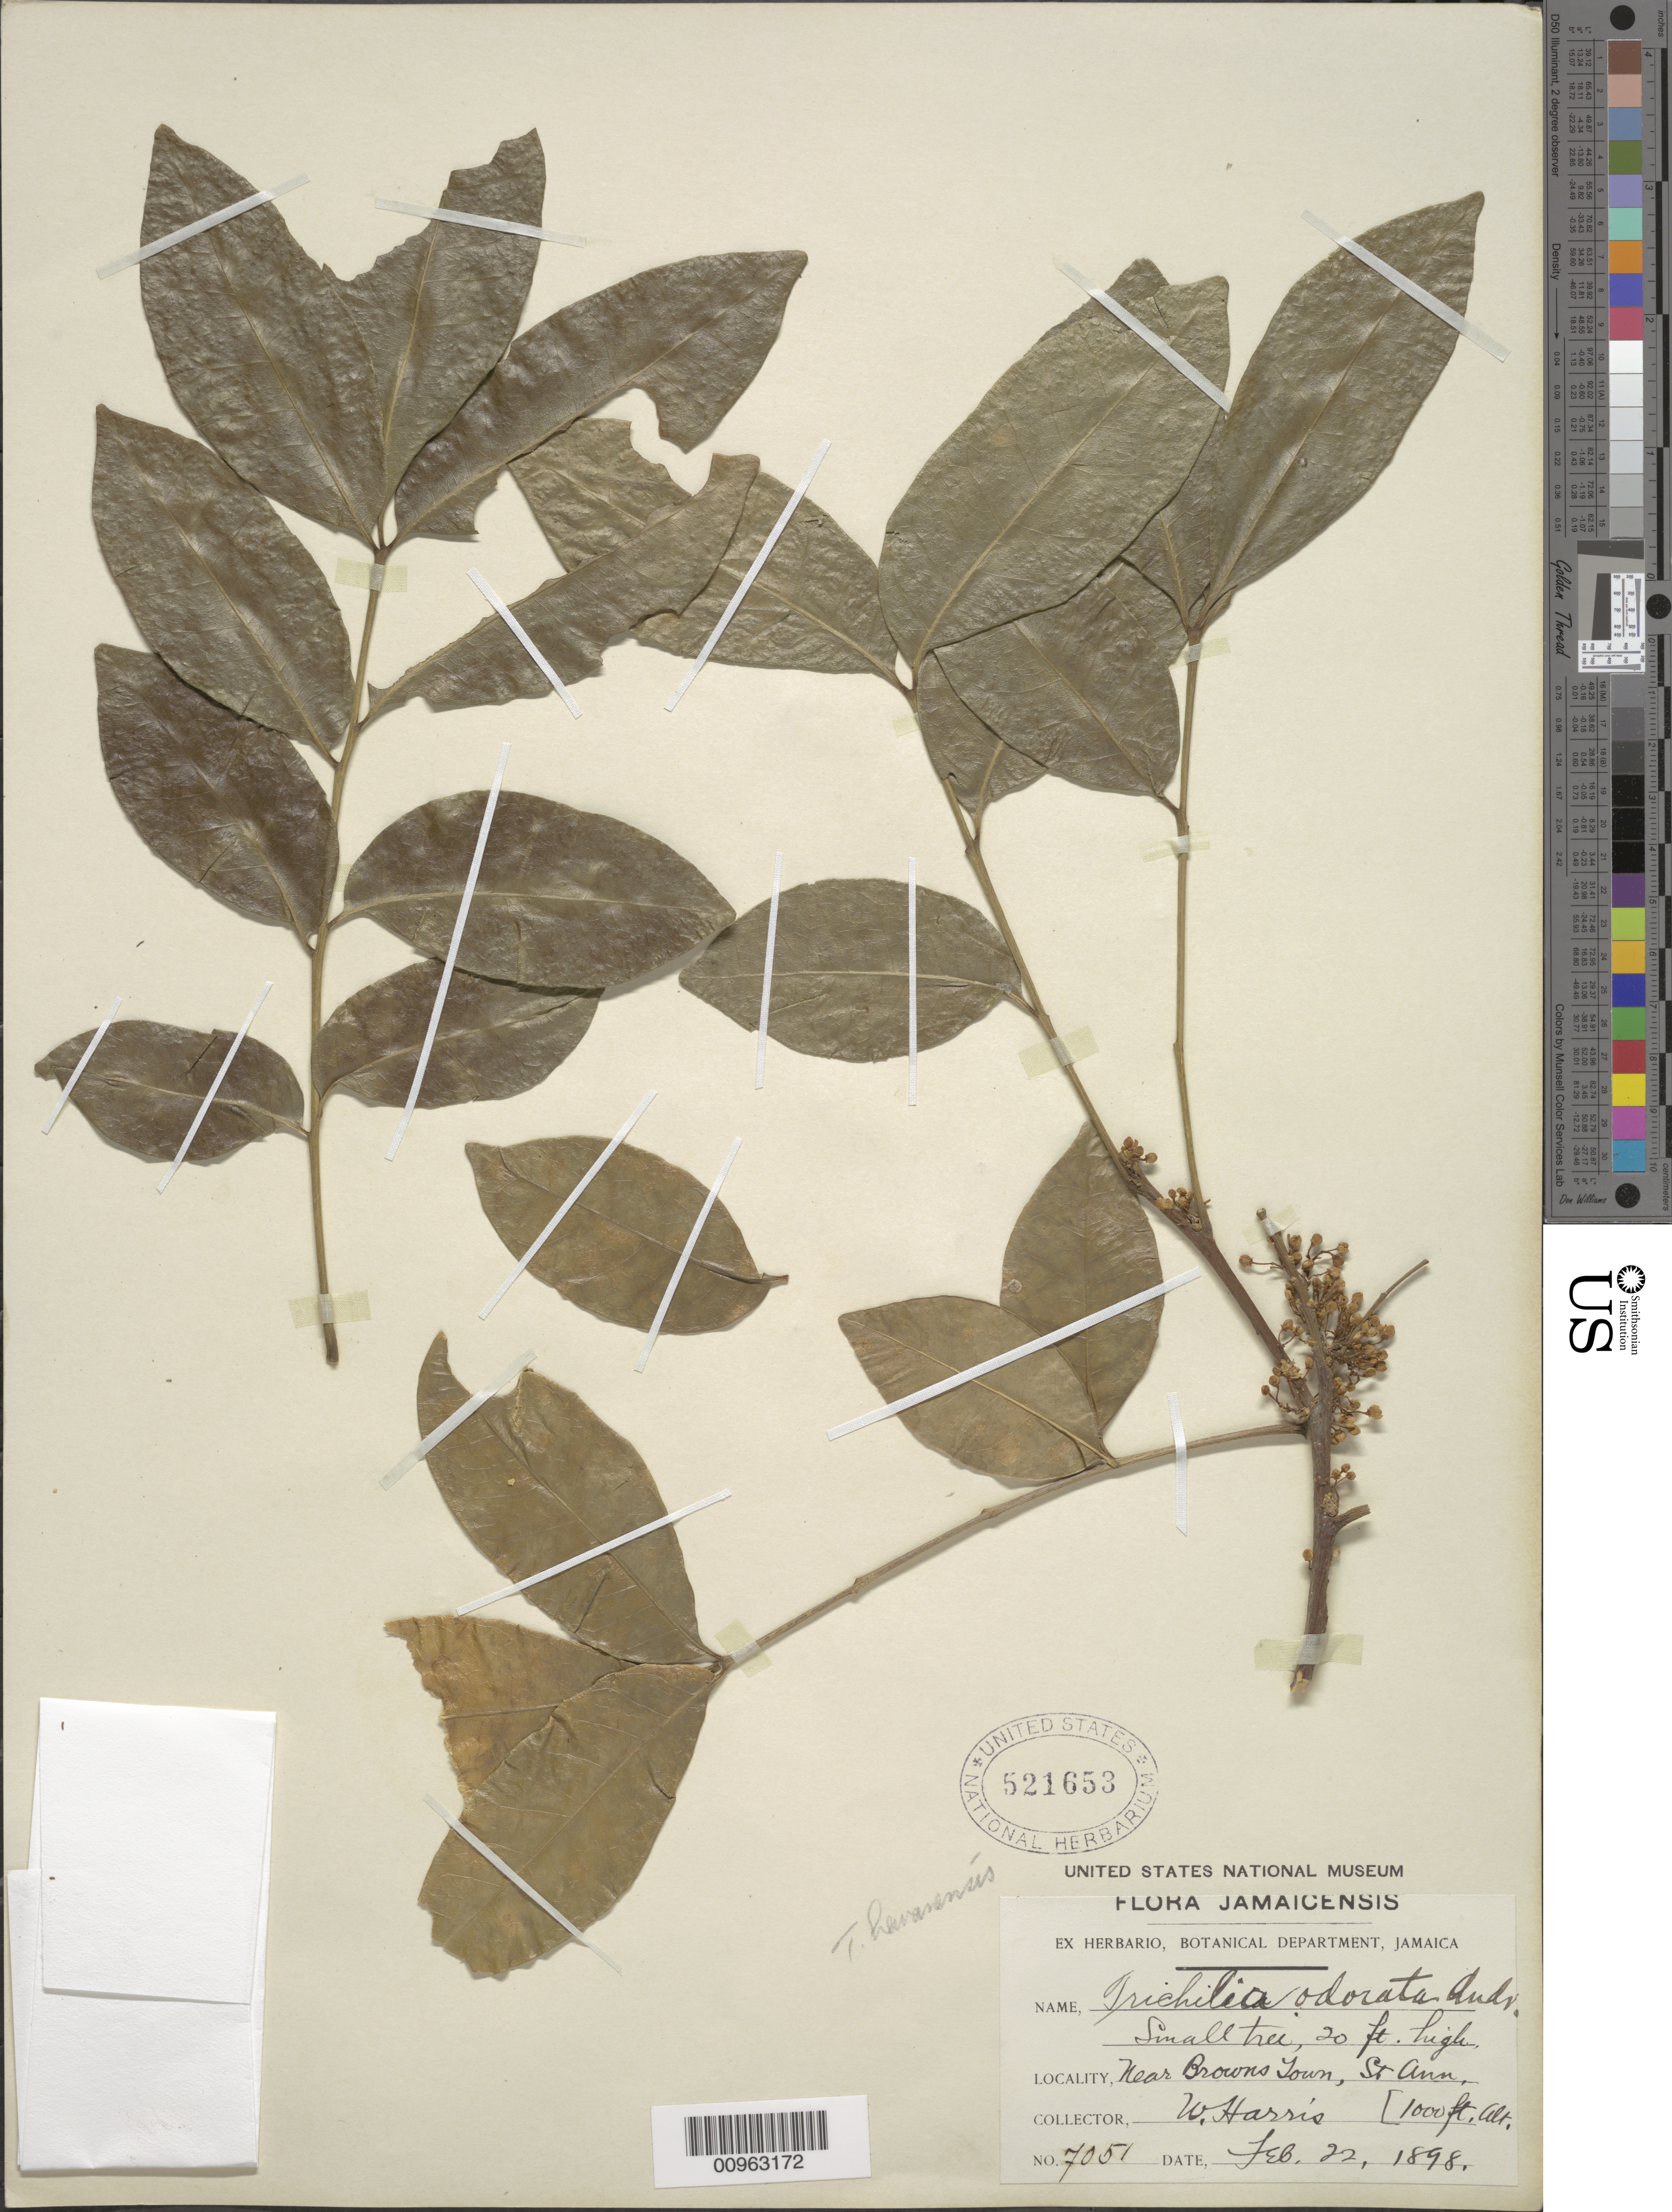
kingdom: Plantae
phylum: Tracheophyta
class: Magnoliopsida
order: Sapindales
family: Meliaceae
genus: Trichilia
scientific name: Trichilia hirta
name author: L.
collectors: W. H. Harris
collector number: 7051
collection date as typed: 22 Feb 1898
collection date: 1898-02-22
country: Jamaica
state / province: Saint Ann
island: Jamaica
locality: Near Browns Town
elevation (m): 305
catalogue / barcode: US 521653